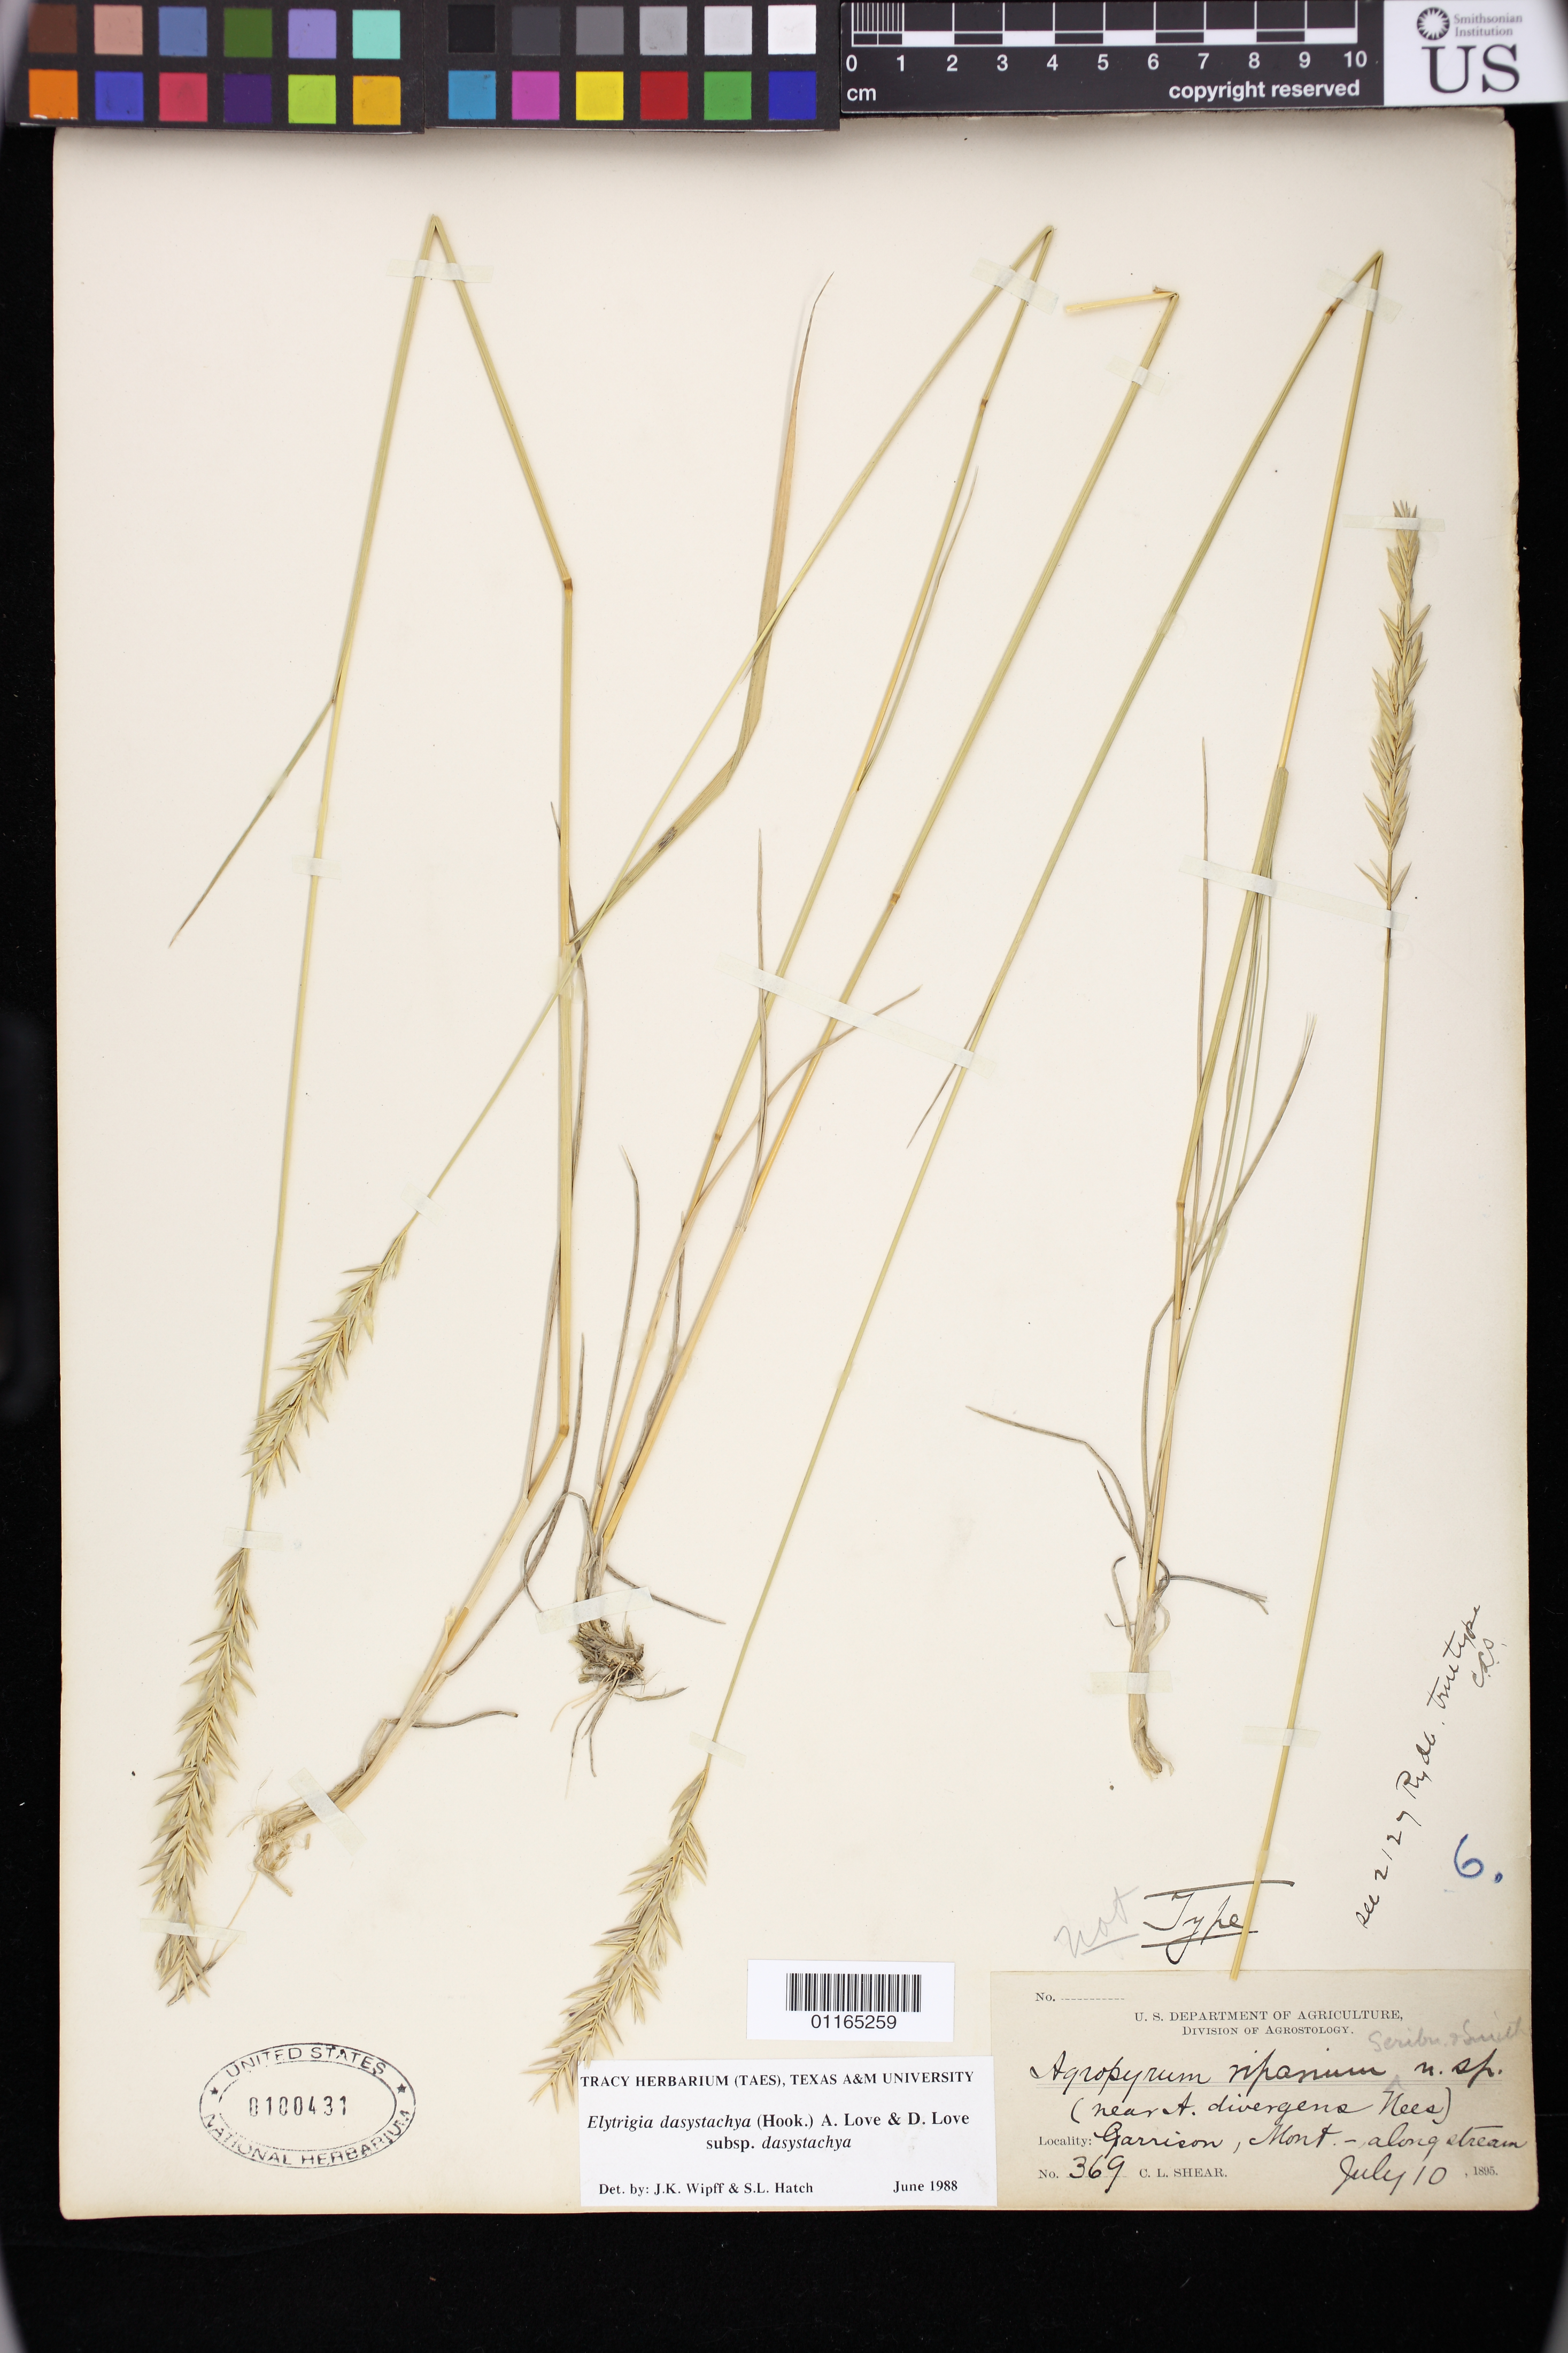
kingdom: Plantae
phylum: Tracheophyta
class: Liliopsida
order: Poales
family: Poaceae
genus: Agropyron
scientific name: Agropyron riparium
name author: Scribn. & J.G. Sm.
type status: Syntype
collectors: C. L. Shear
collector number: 369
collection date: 1895-07-10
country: United States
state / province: Montana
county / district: Powell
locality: Garrison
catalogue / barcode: US 100431